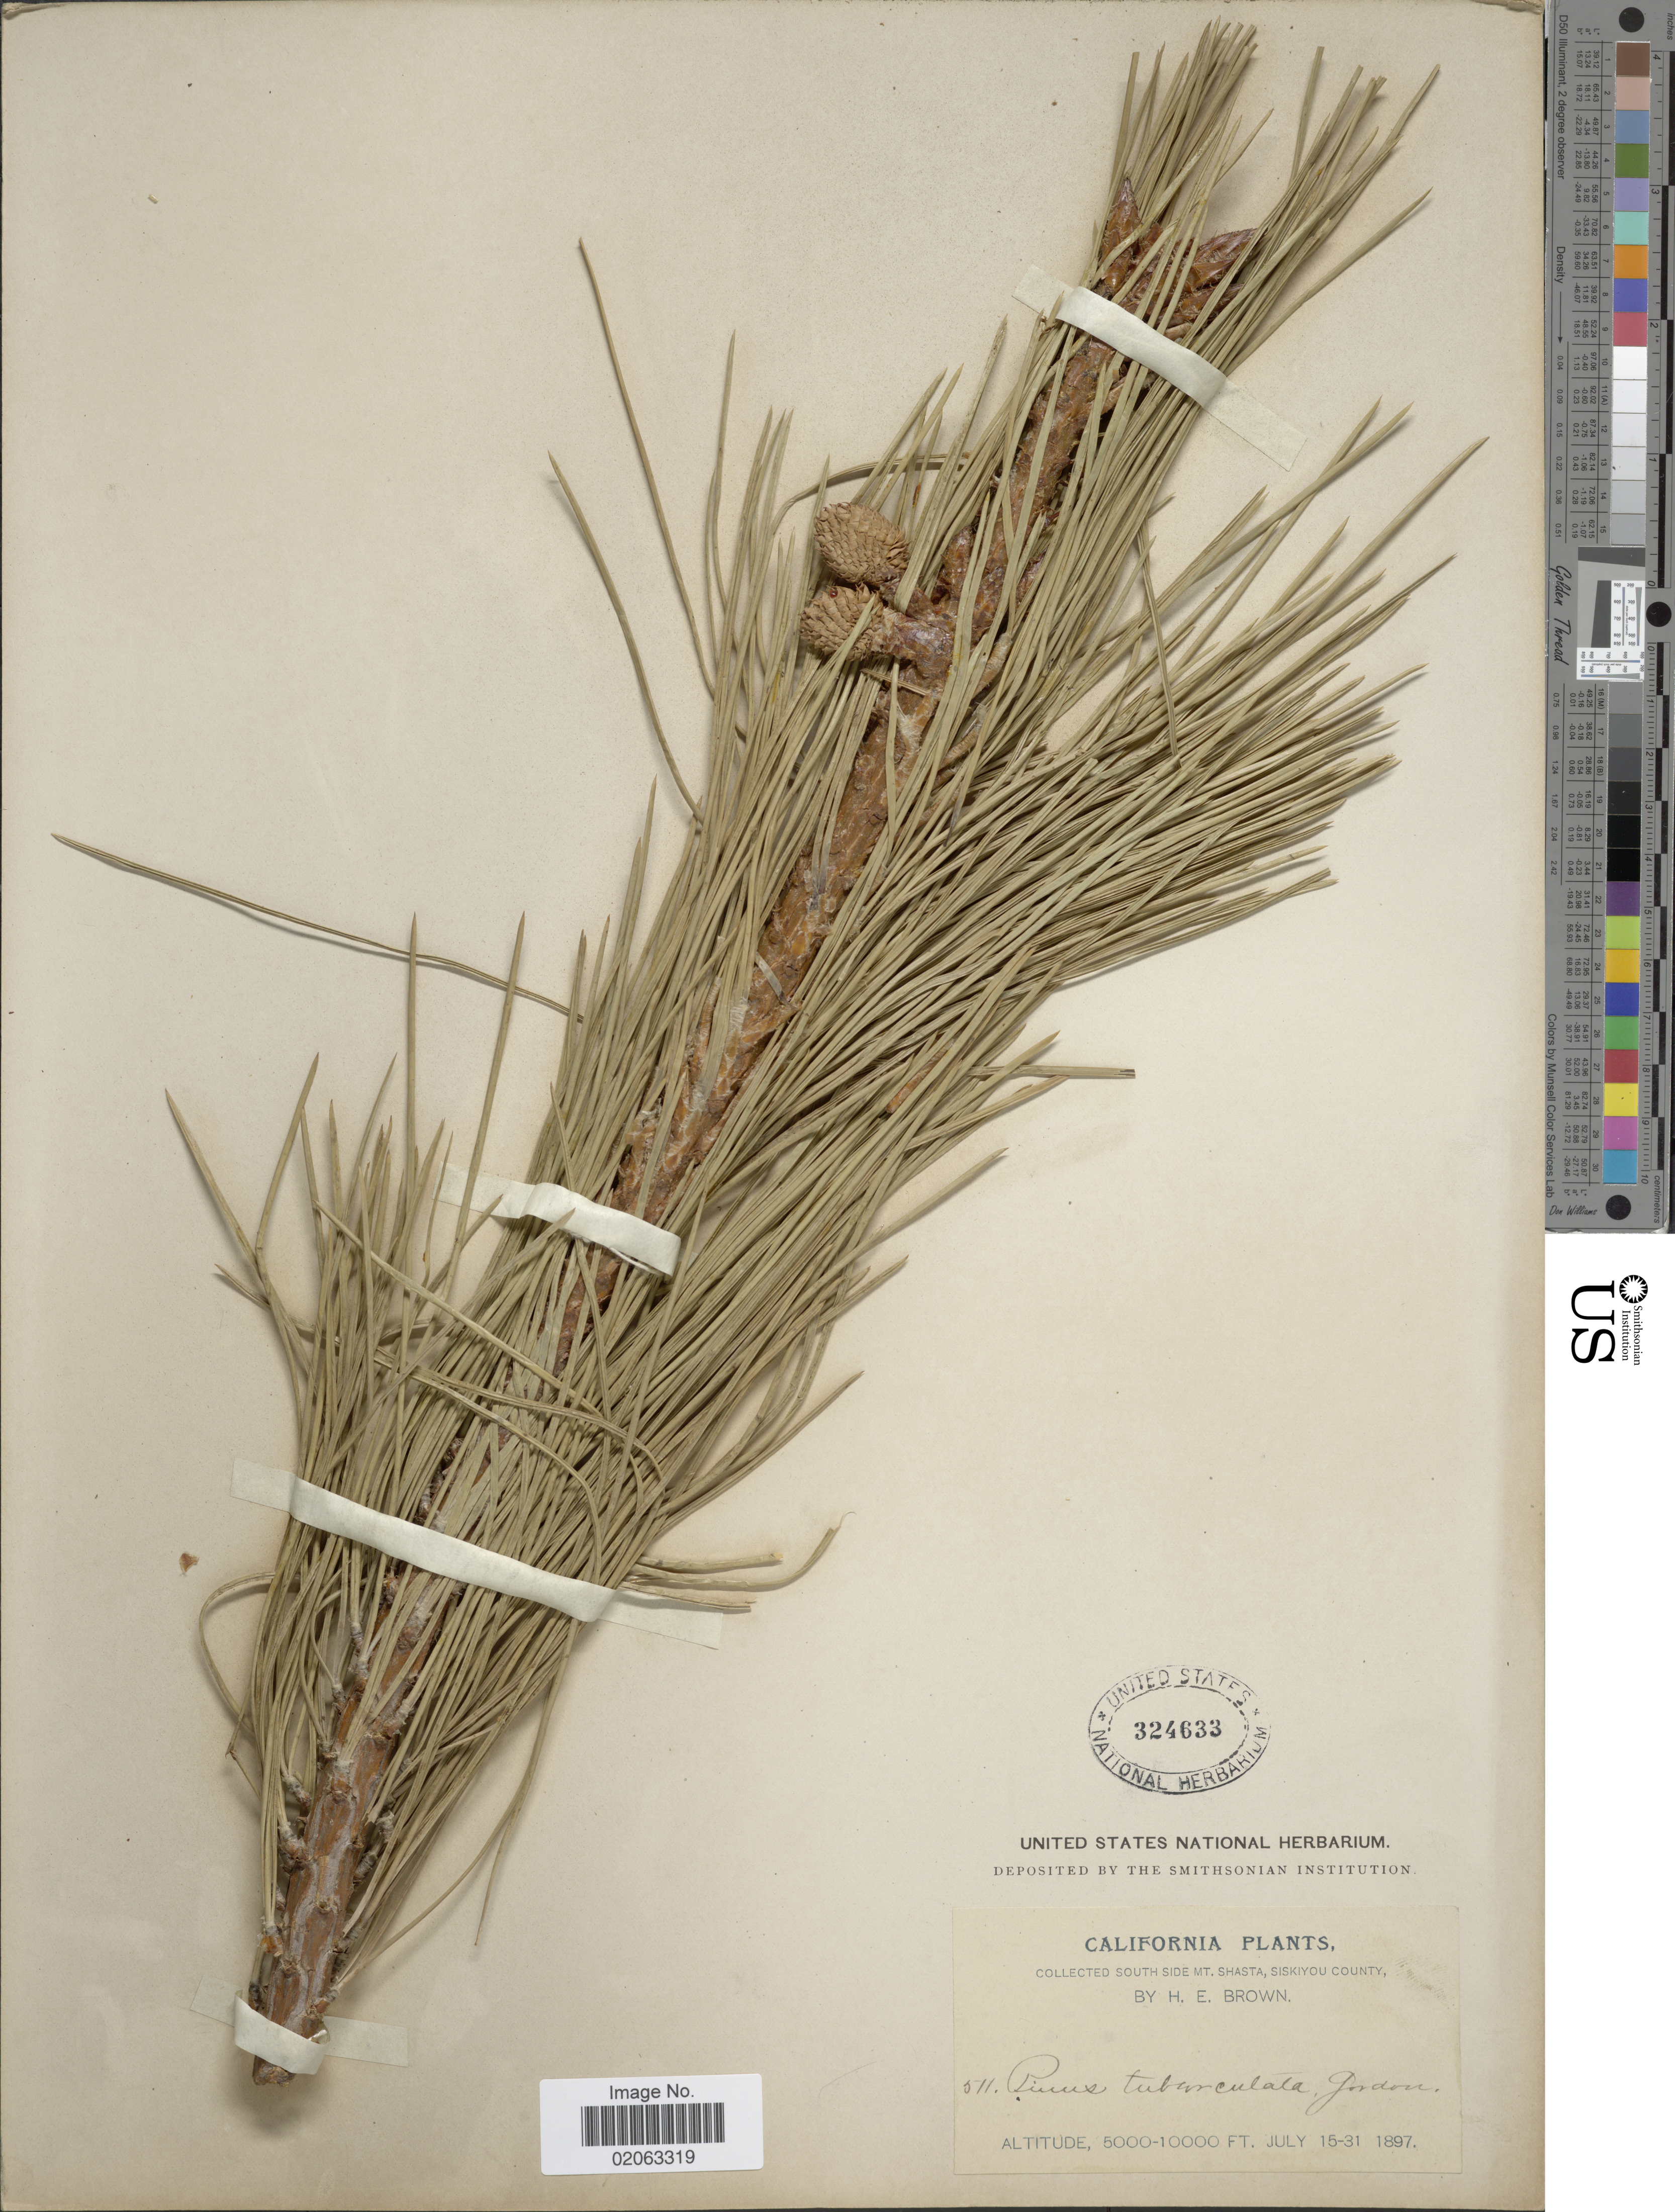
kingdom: Plantae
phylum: Tracheophyta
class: Pinopsida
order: Pinales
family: Pinaceae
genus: Pinus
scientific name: Pinus attenuata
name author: Lemmon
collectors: H. E. Brown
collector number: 511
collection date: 1897-07-15/1897-07-31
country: United States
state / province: California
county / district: Siskiyou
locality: South Side Mt Shasta, Siskiyou County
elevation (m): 1524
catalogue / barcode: US 324633